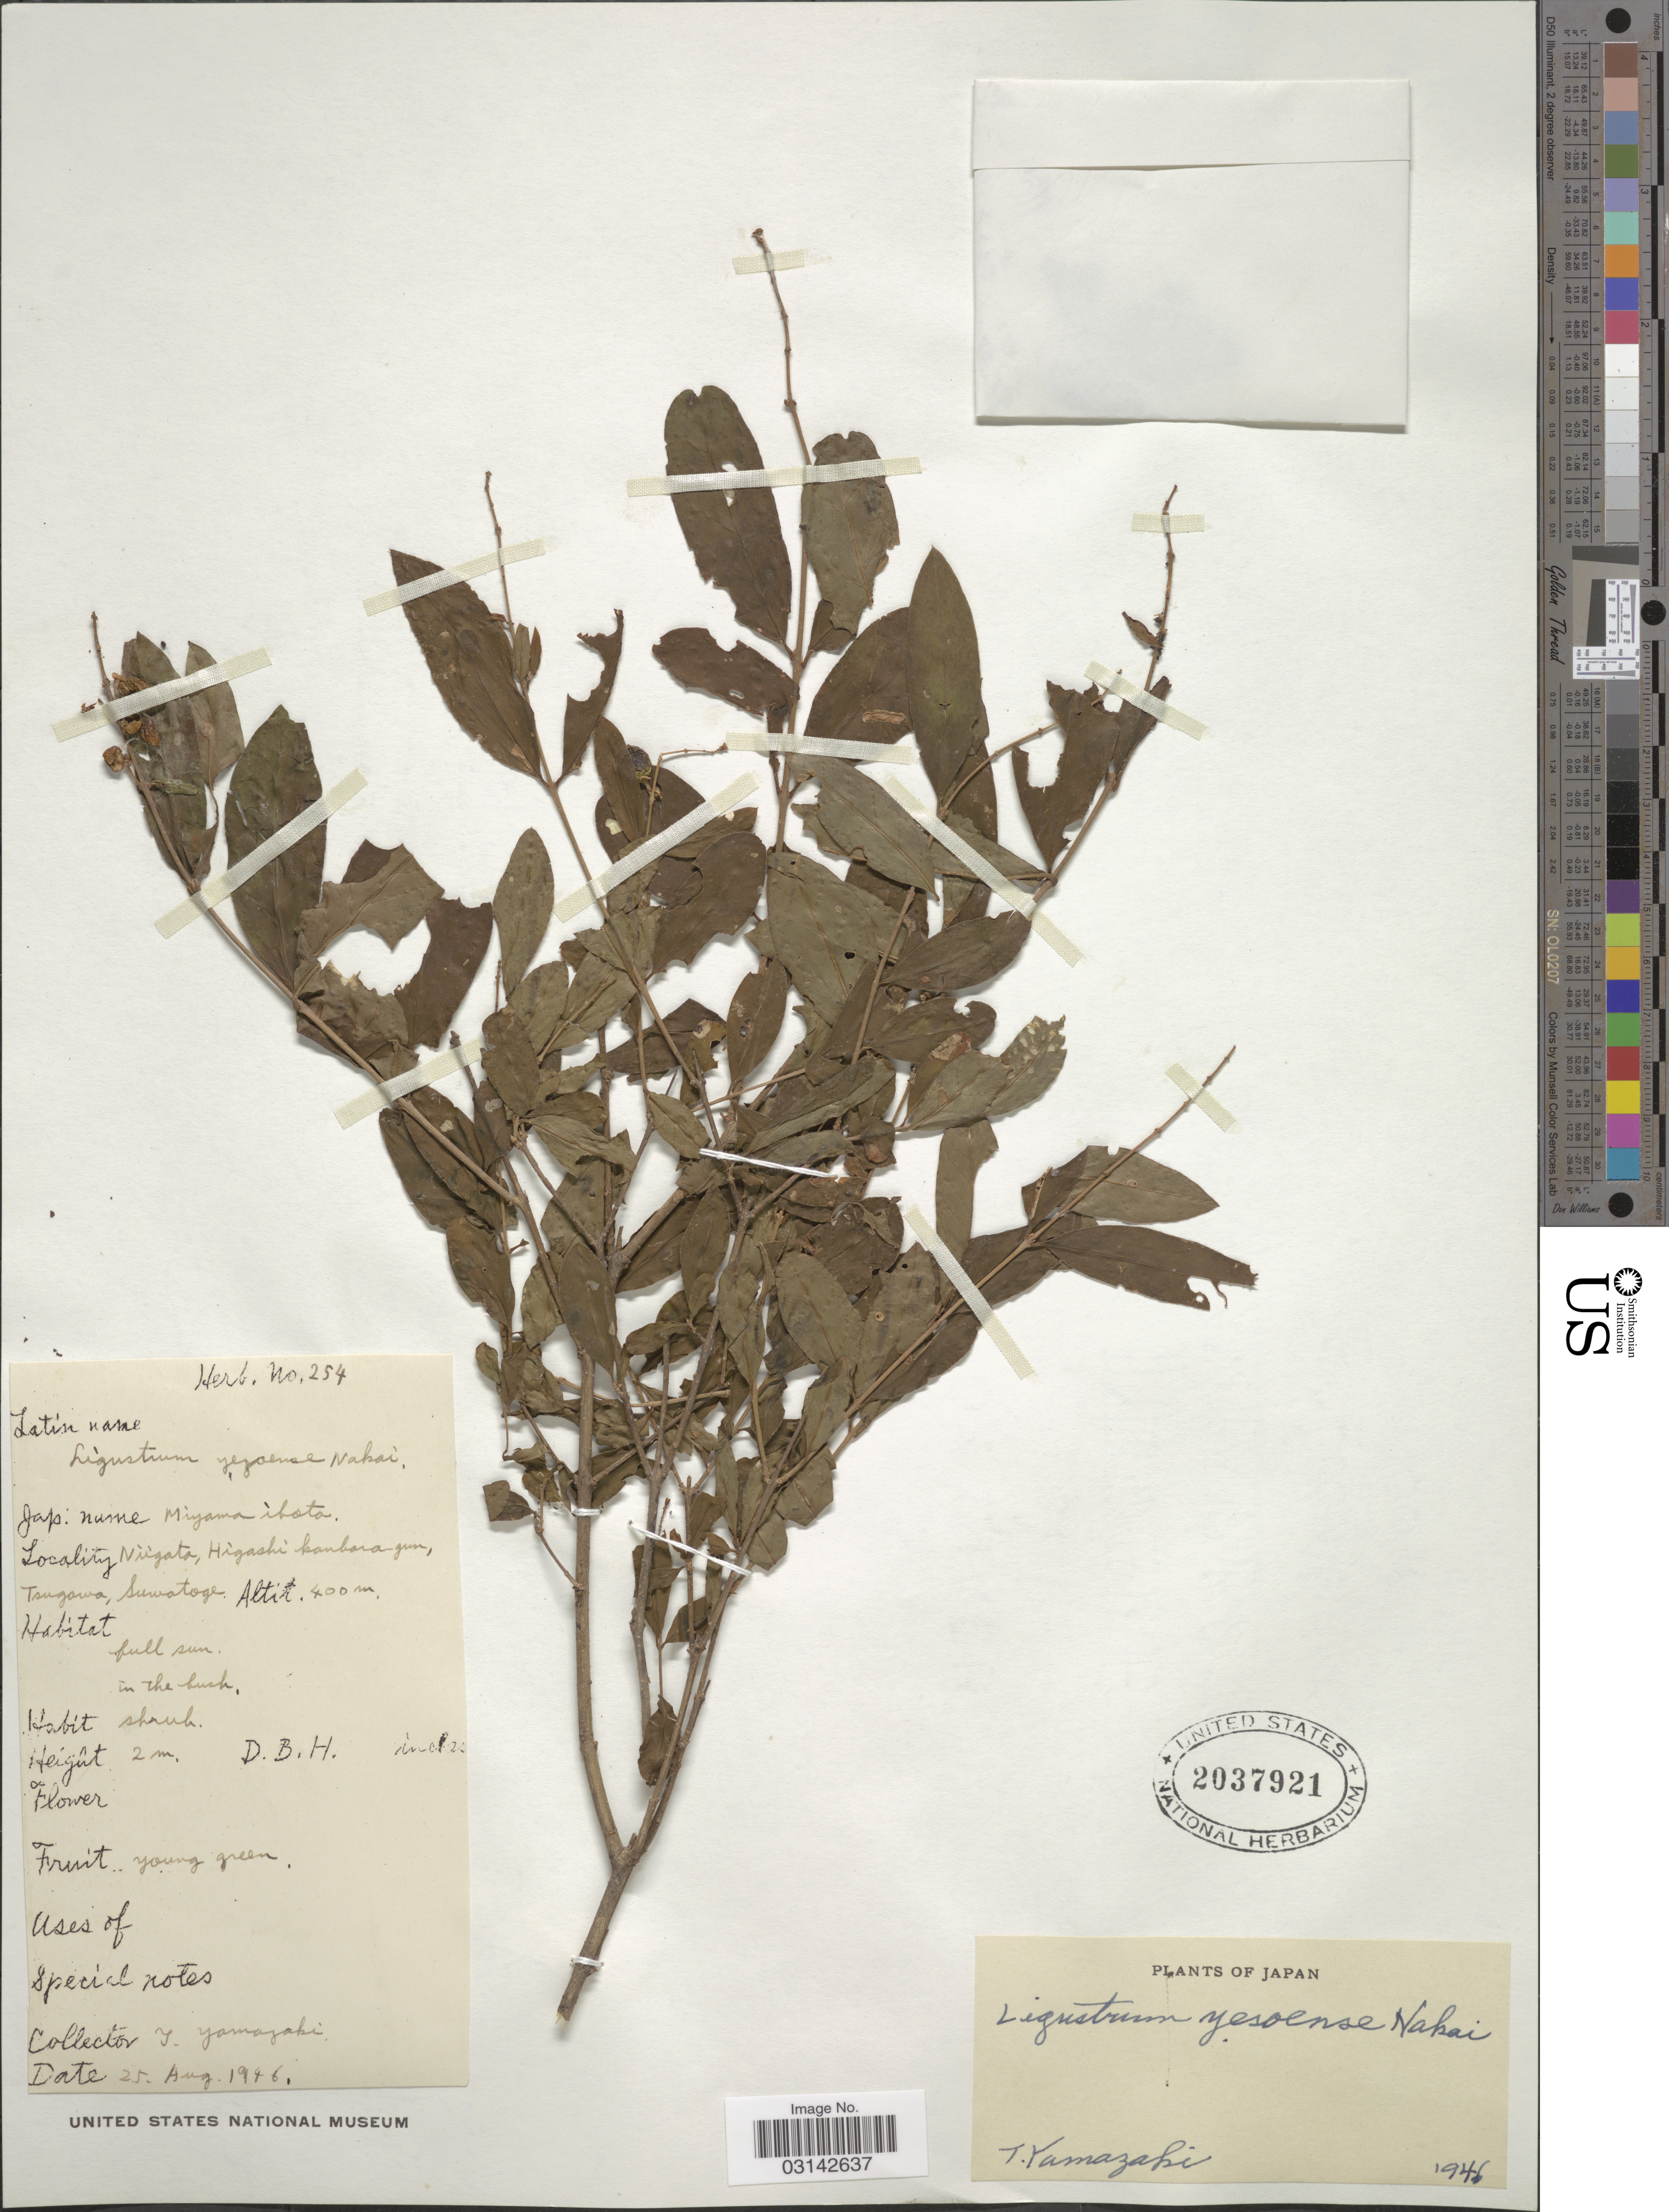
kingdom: Plantae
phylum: Tracheophyta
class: Magnoliopsida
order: Lamiales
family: Oleaceae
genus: Ligustrum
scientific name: Ligustrum yesoense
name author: Nakai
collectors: T. Yamazaki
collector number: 254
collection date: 1946-08-25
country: Japan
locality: Nügata, Higashi kanbara-gun, Tsugawa, Suwatoge.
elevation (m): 400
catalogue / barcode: US 2037921